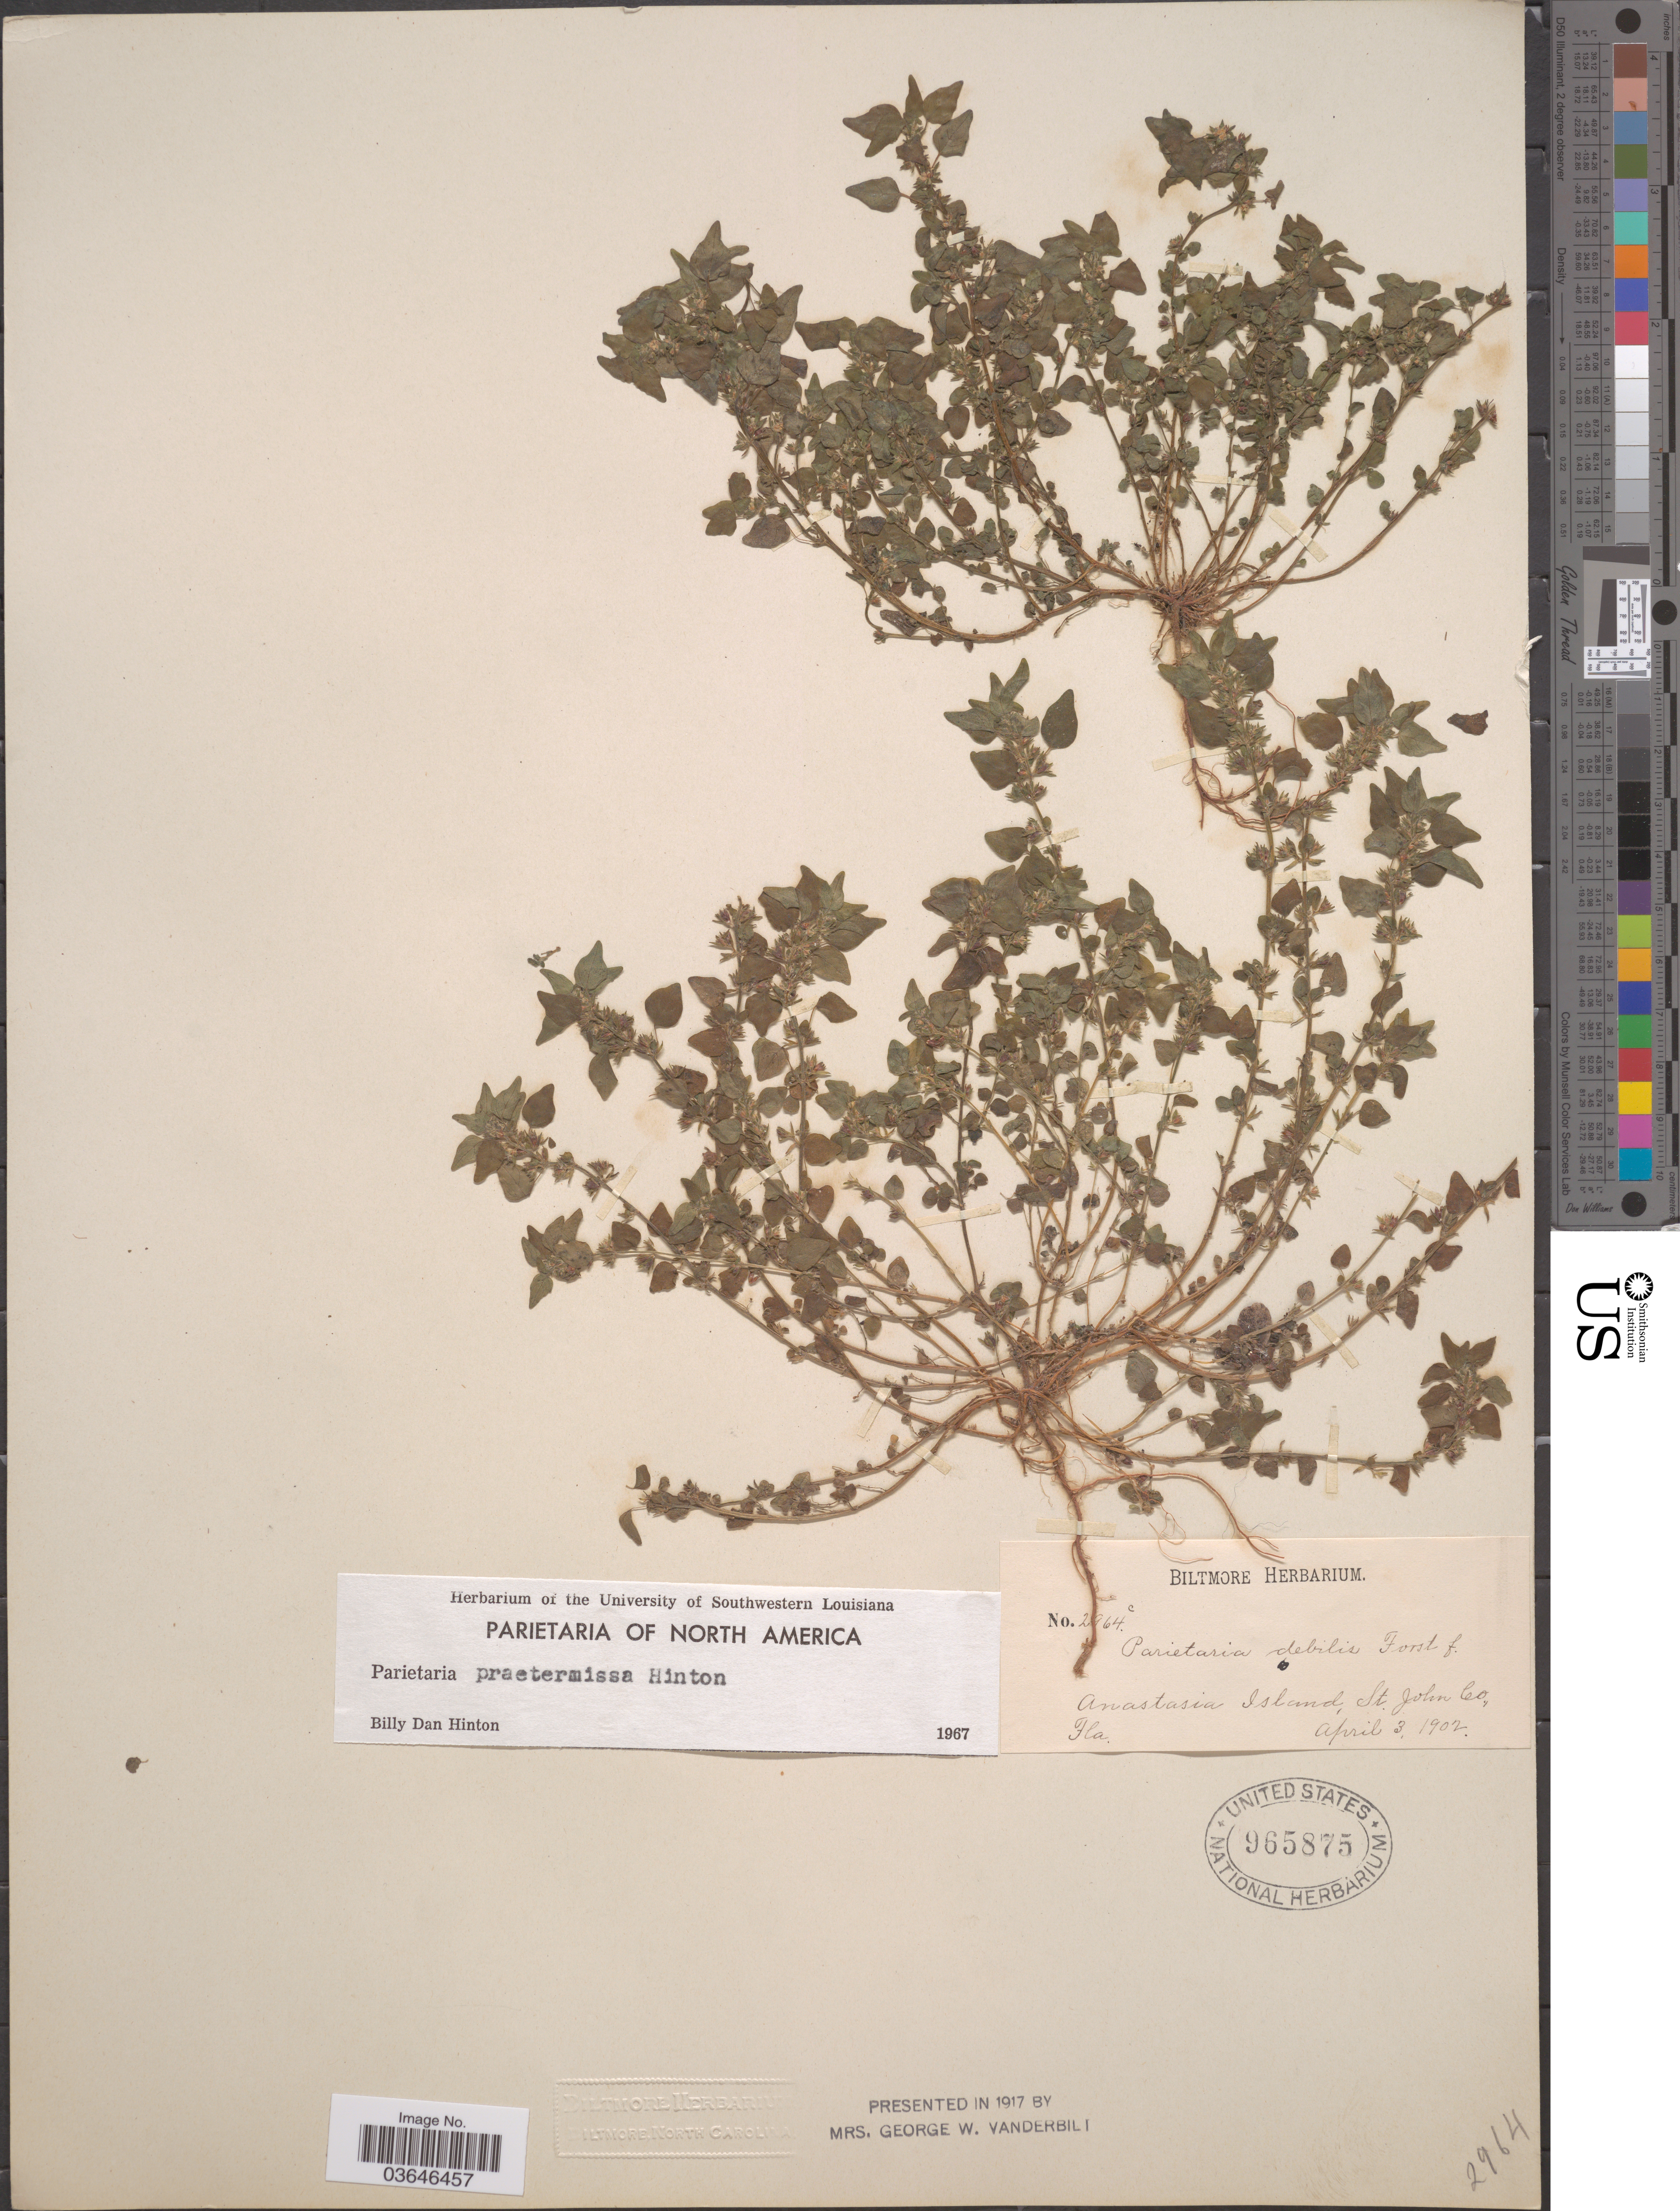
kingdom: Plantae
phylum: Tracheophyta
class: Magnoliopsida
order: Rosales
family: Urticaceae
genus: Parietaria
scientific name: Parietaria praetermissa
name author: Hinton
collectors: ex herb. Biltmore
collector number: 2964a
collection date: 1902-04-03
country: United States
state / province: Florida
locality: Anastasia Island, St. John Co.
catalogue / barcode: US 965875